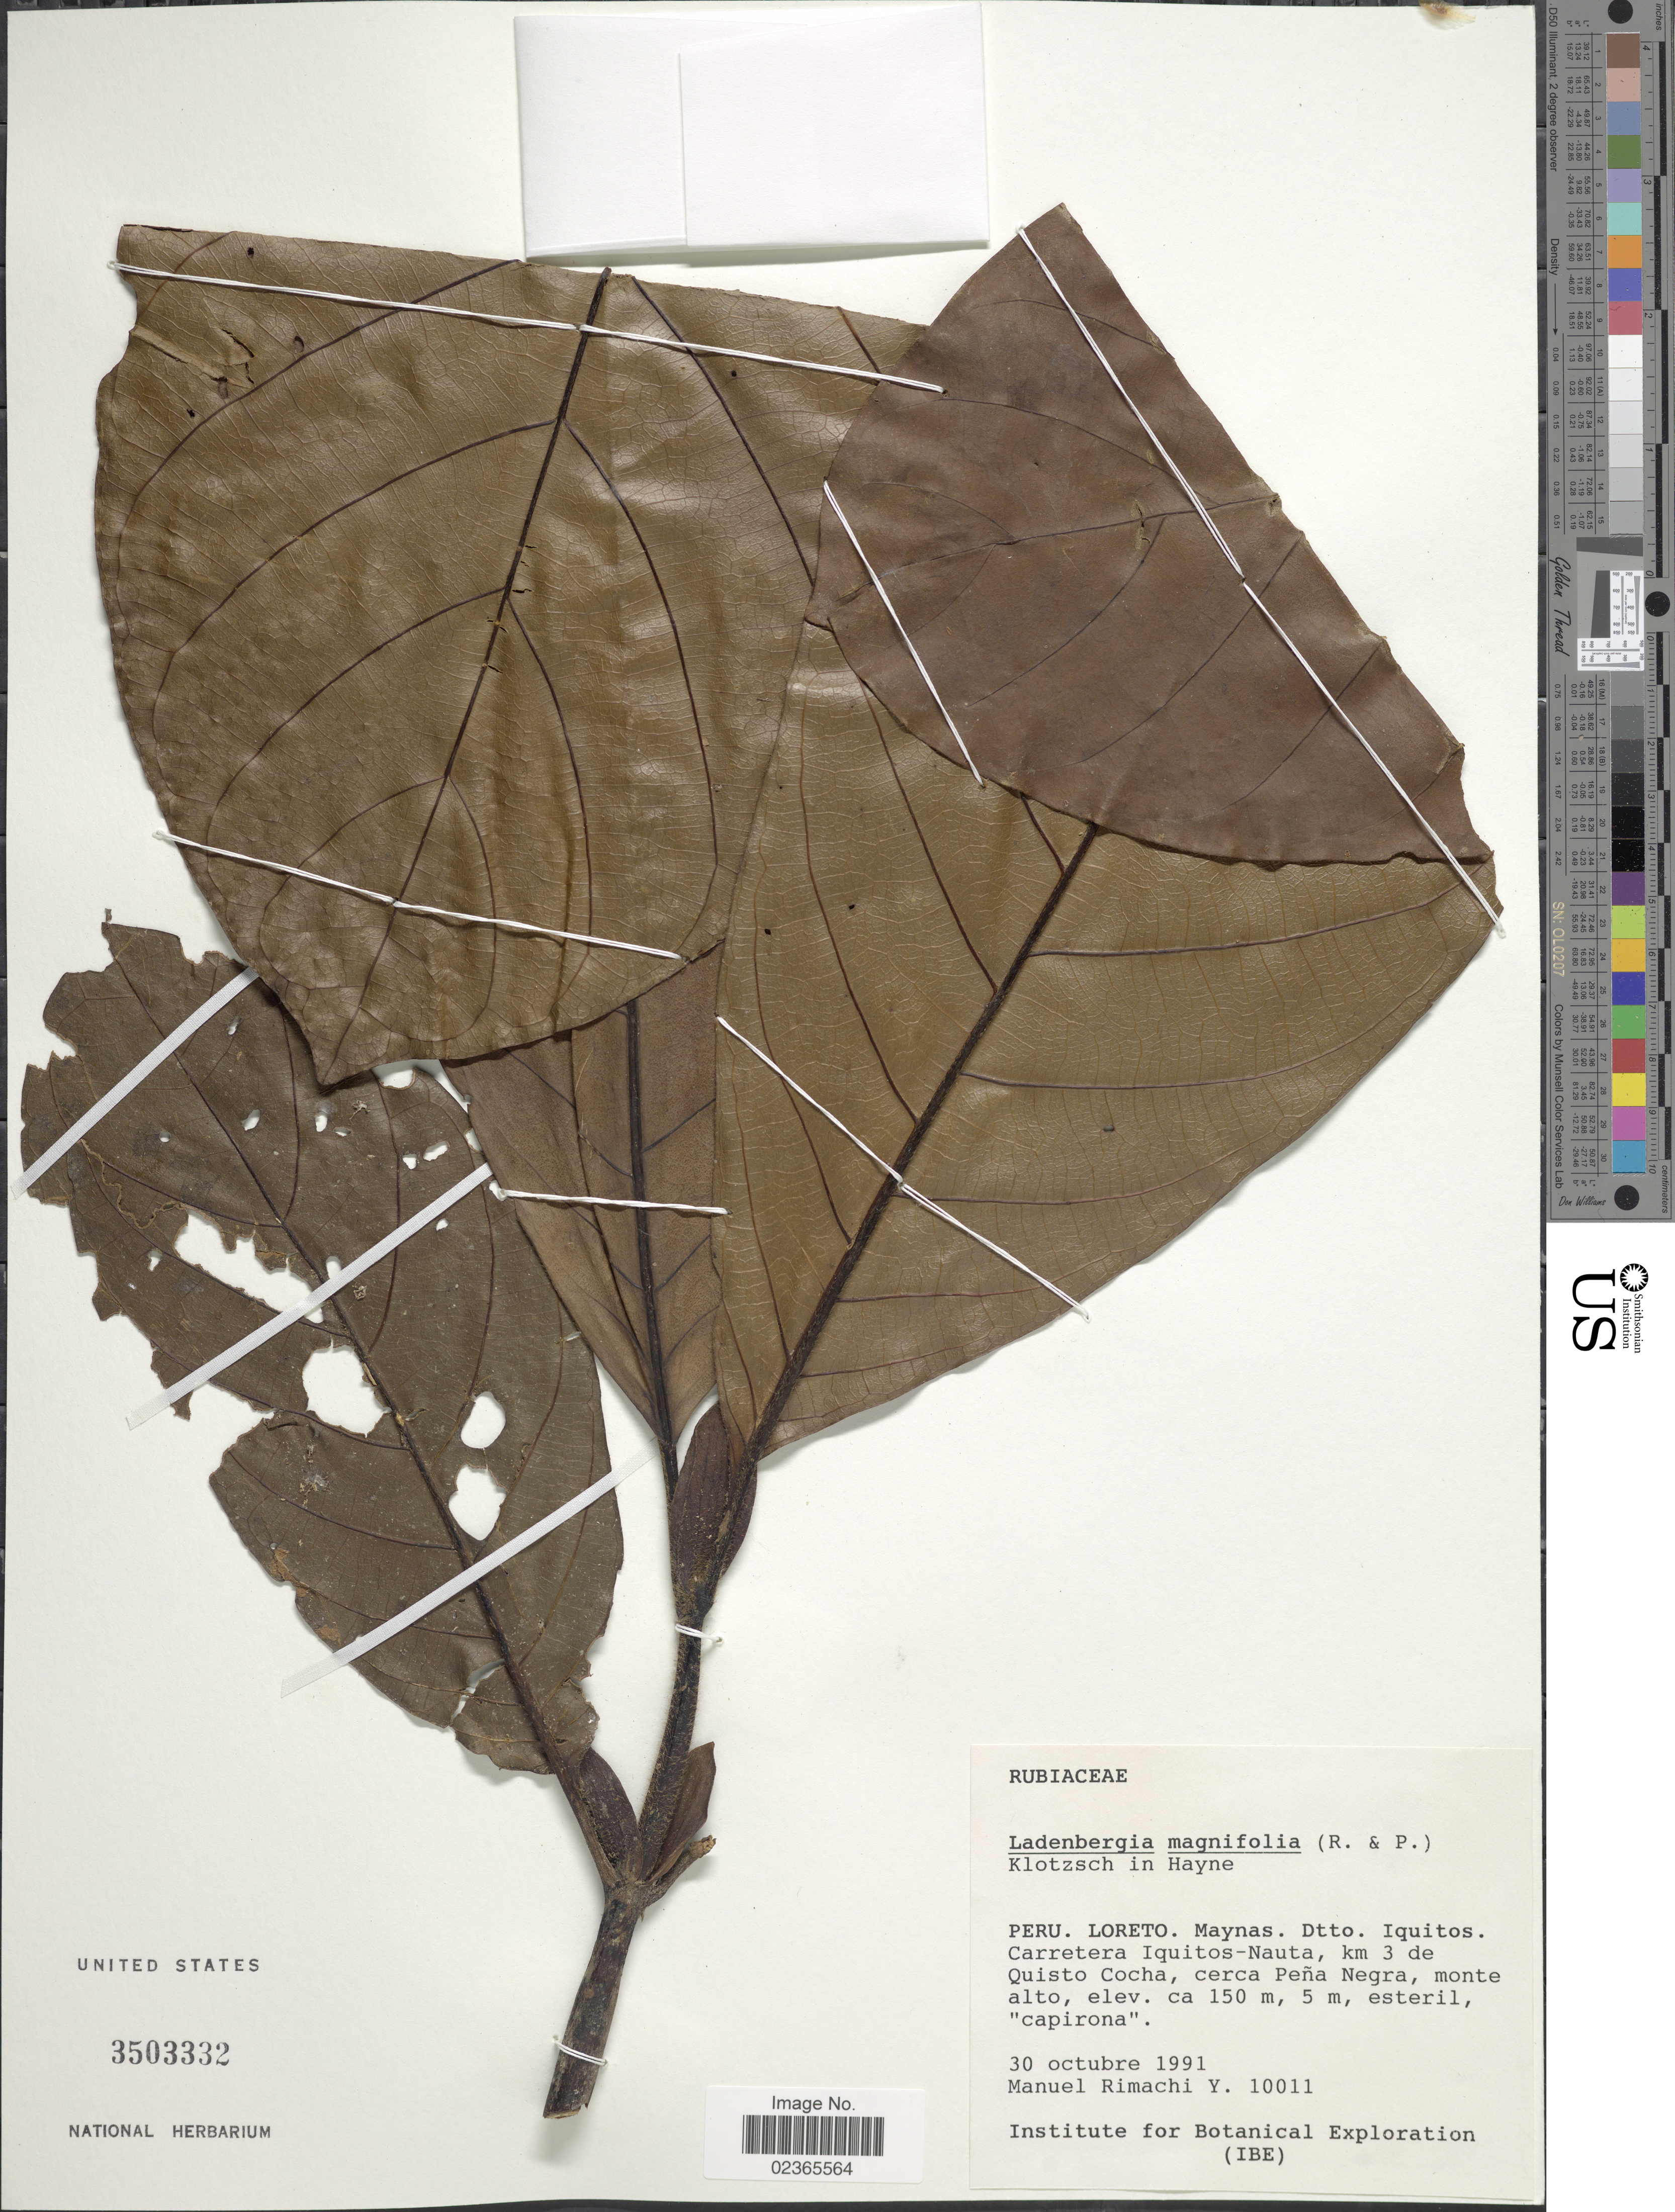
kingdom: Plantae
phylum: Tracheophyta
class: Magnoliopsida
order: Gentianales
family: Rubiaceae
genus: Ladenbergia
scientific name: Ladenbergia magnifolia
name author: (Ruiz & Pav.) Klotzsch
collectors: M. Rimachi Y.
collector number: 10011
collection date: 1991-10-30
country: Peru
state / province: Loreto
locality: Maynas. Dtto. Iquitos. Carretera Iquitos-Nauta, km 3 de Quisto Cocha, cerca Pena Negra, monte alto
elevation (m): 150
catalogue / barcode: US 3503332